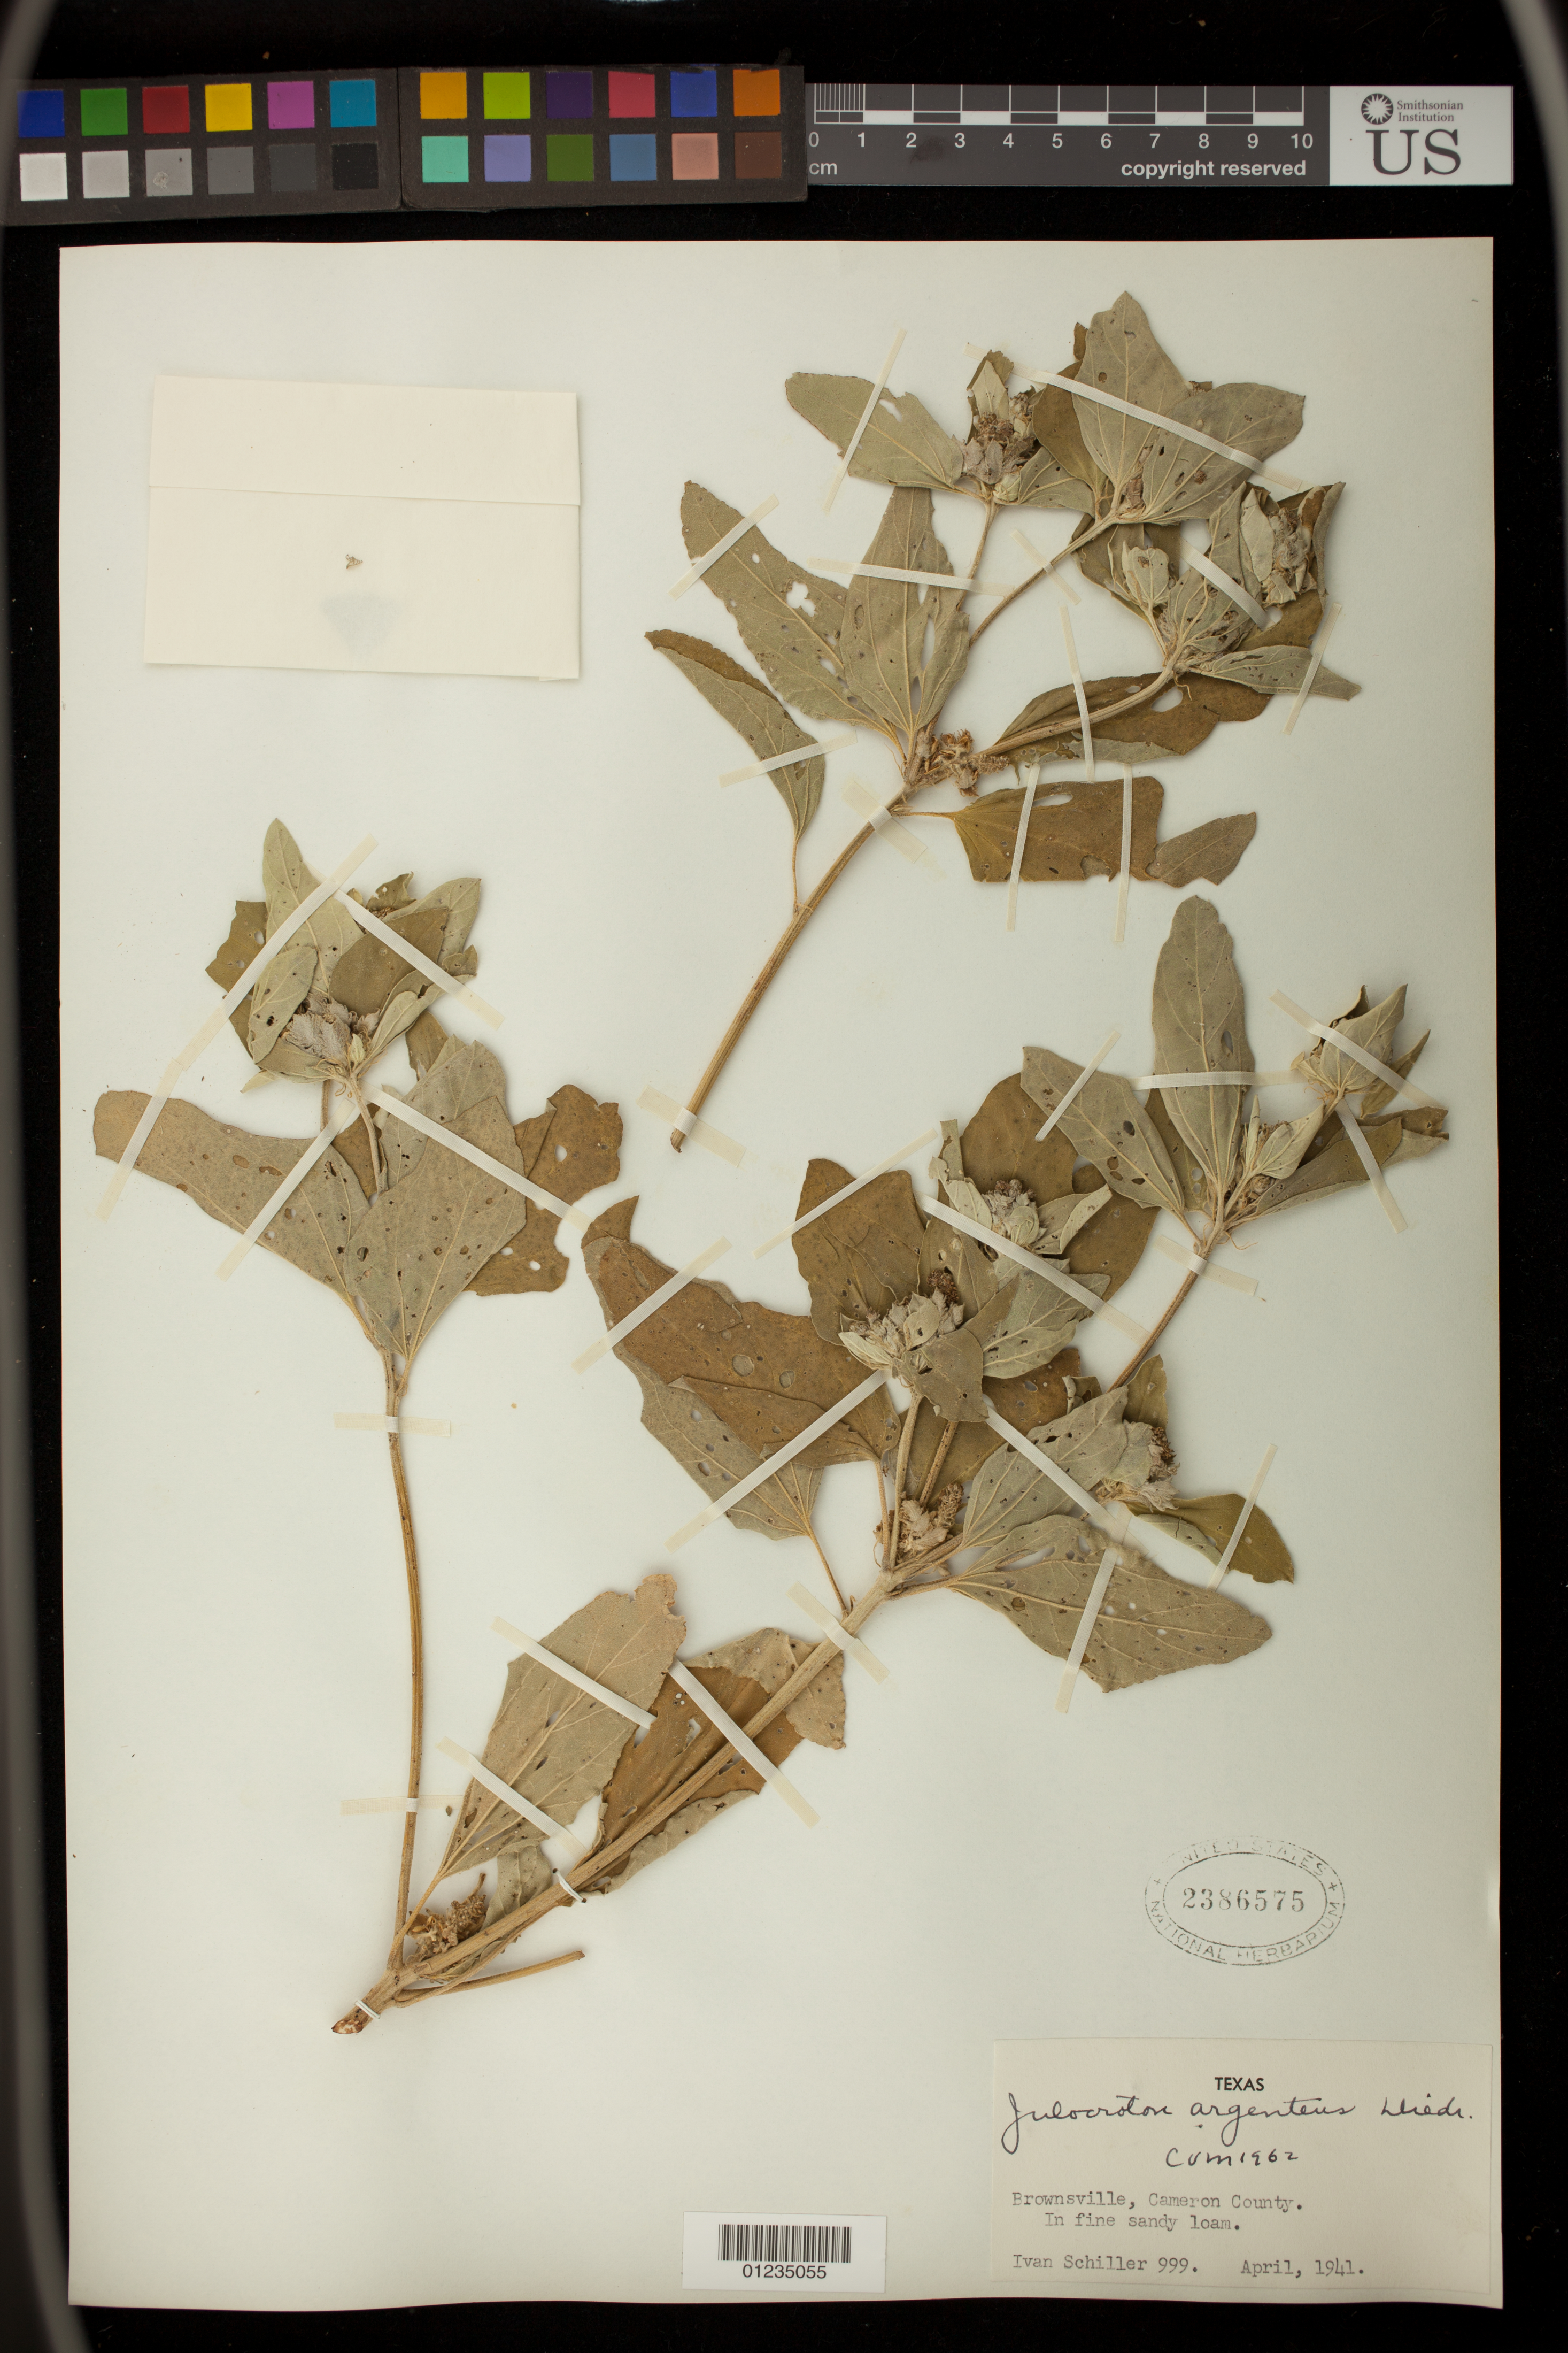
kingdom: Plantae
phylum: Tracheophyta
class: Magnoliopsida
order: Malpighiales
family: Euphorbiaceae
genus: Julocroton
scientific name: Julocroton argenteus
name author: (L.) Didr.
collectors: I. Schiller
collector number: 999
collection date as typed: Apr 1941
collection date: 1941-04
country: United States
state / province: Texas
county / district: Cameron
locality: Brownsville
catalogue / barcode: US 2386575